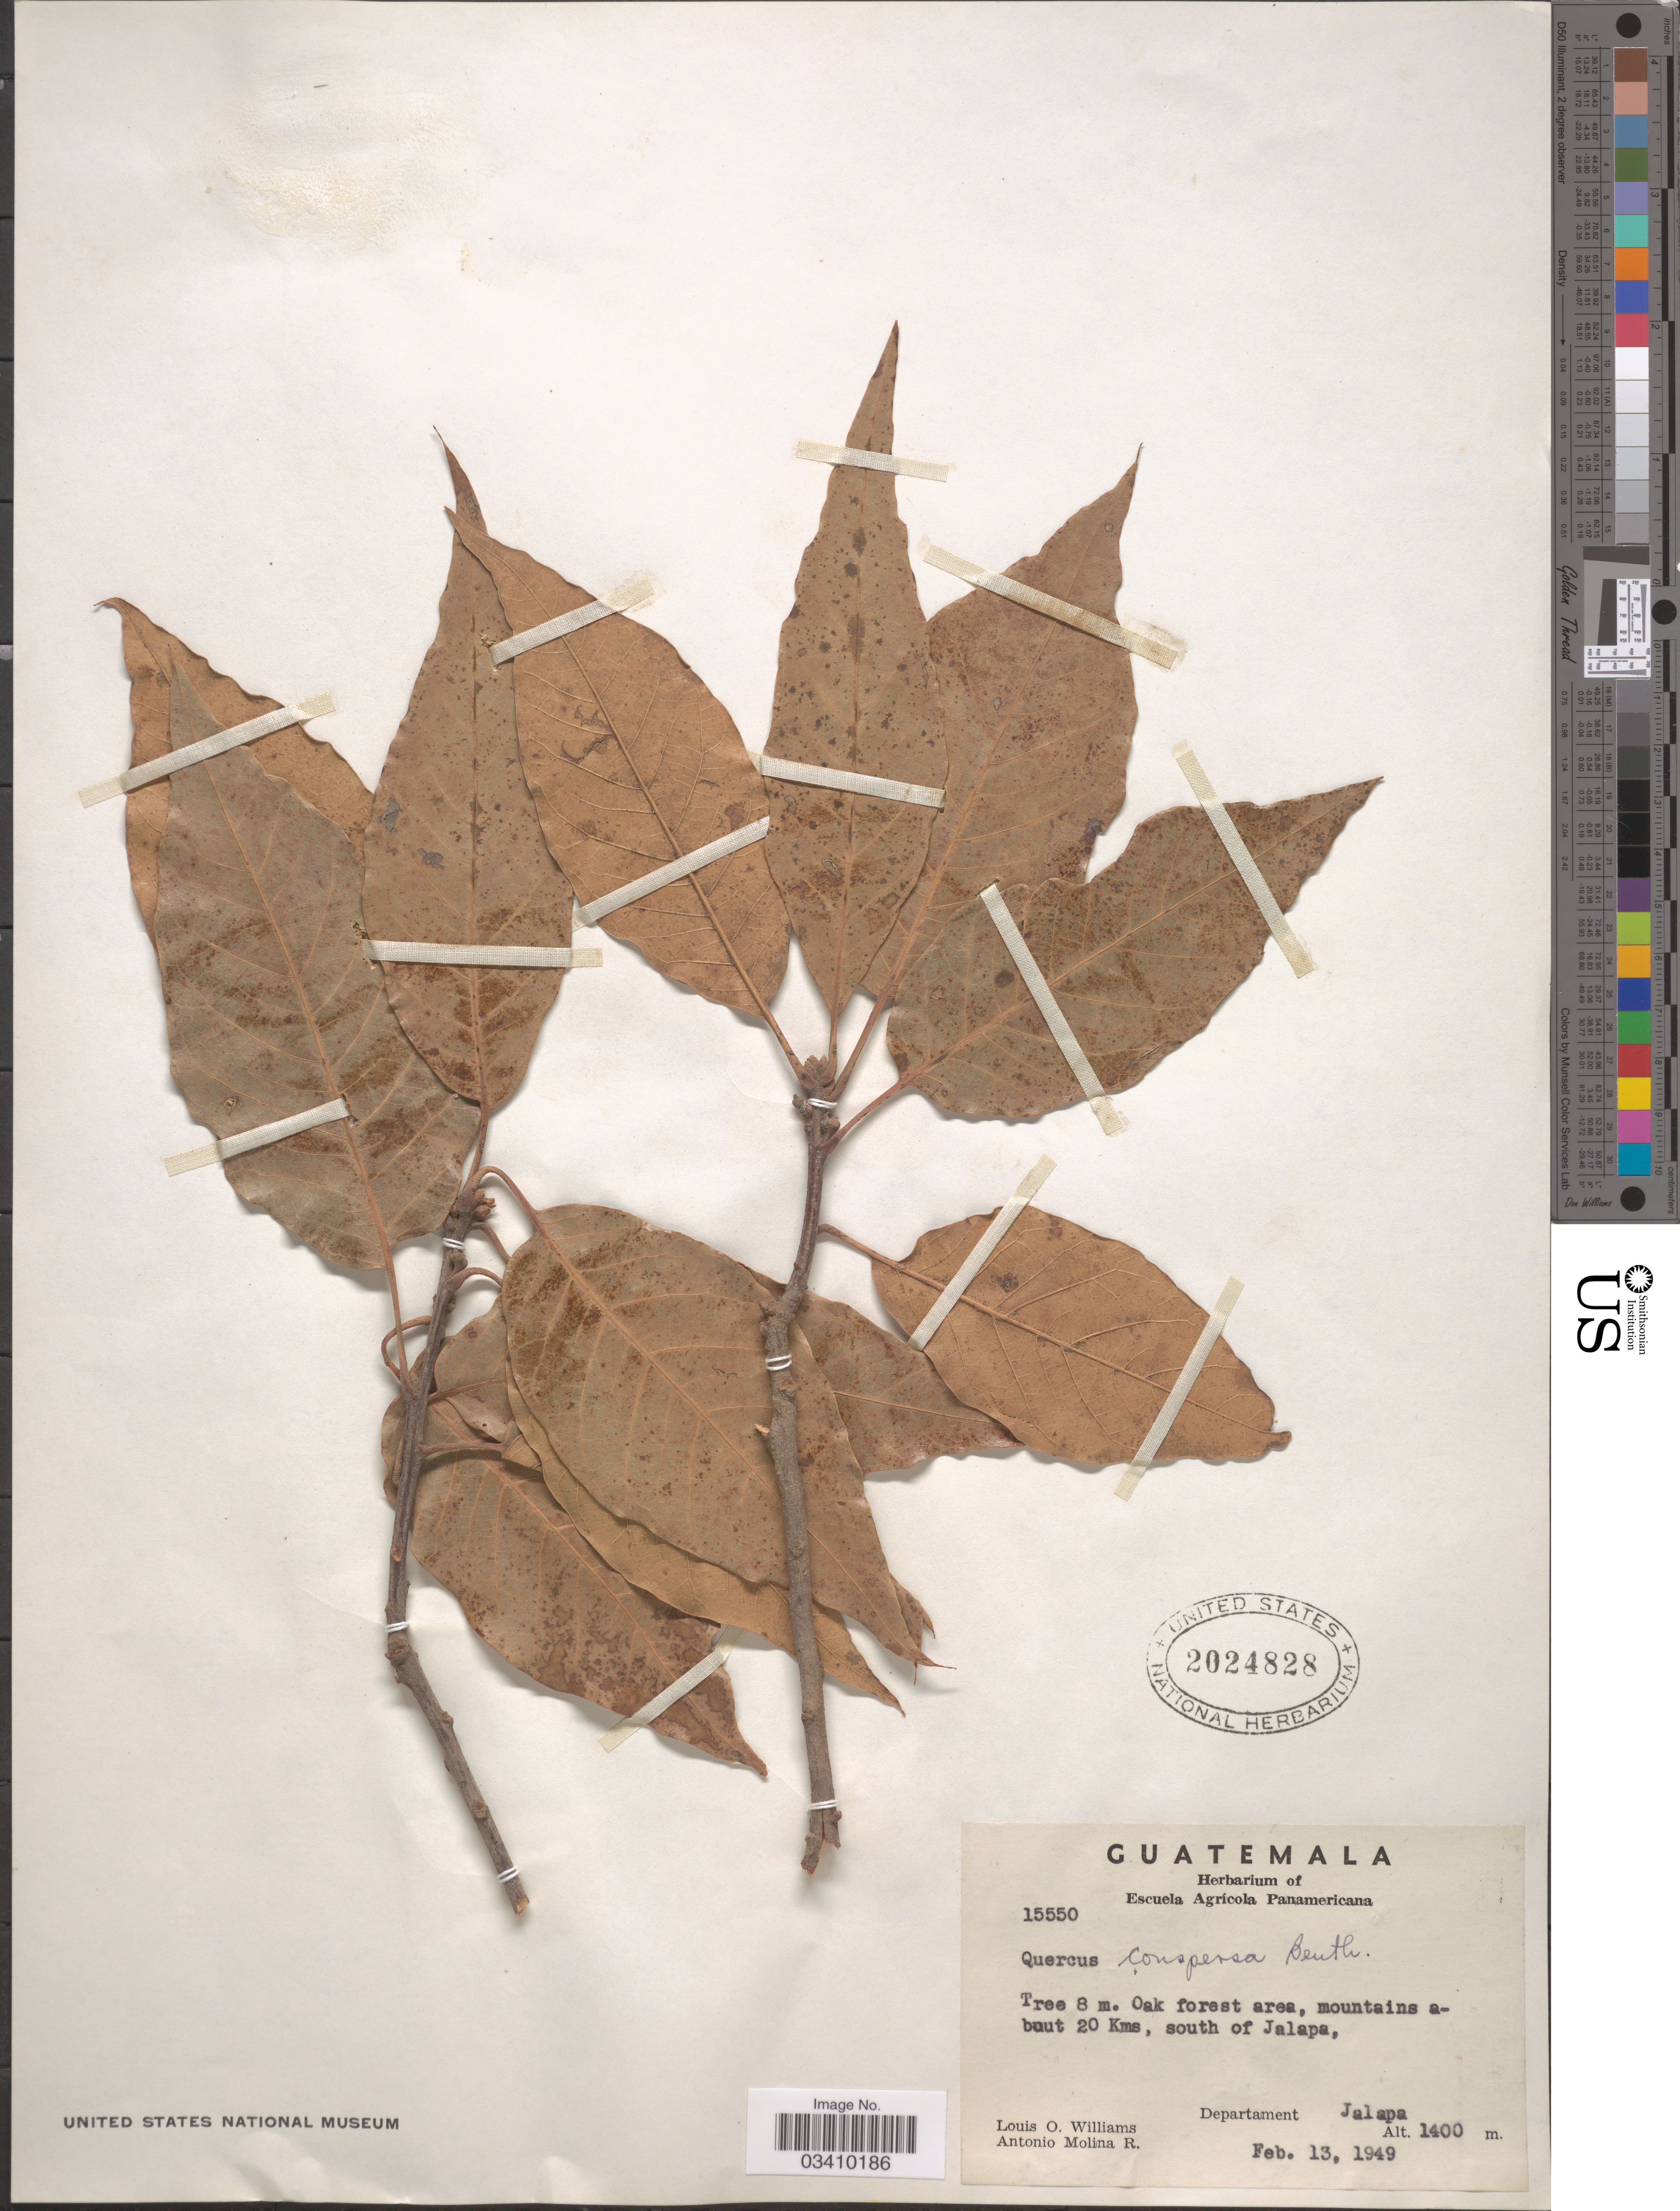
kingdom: Plantae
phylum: Tracheophyta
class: Magnoliopsida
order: Fagales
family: Fagaceae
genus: Quercus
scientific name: Quercus conspersa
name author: Benth.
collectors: L. O. Williams & A. Molina R.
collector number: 15550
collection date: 1949-02-13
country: Guatemala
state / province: Jalapa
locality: Oak forest area, mountains about 20 Kms, south of Jalapa, Department Jalapa.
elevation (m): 1400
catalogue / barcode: US 2024828